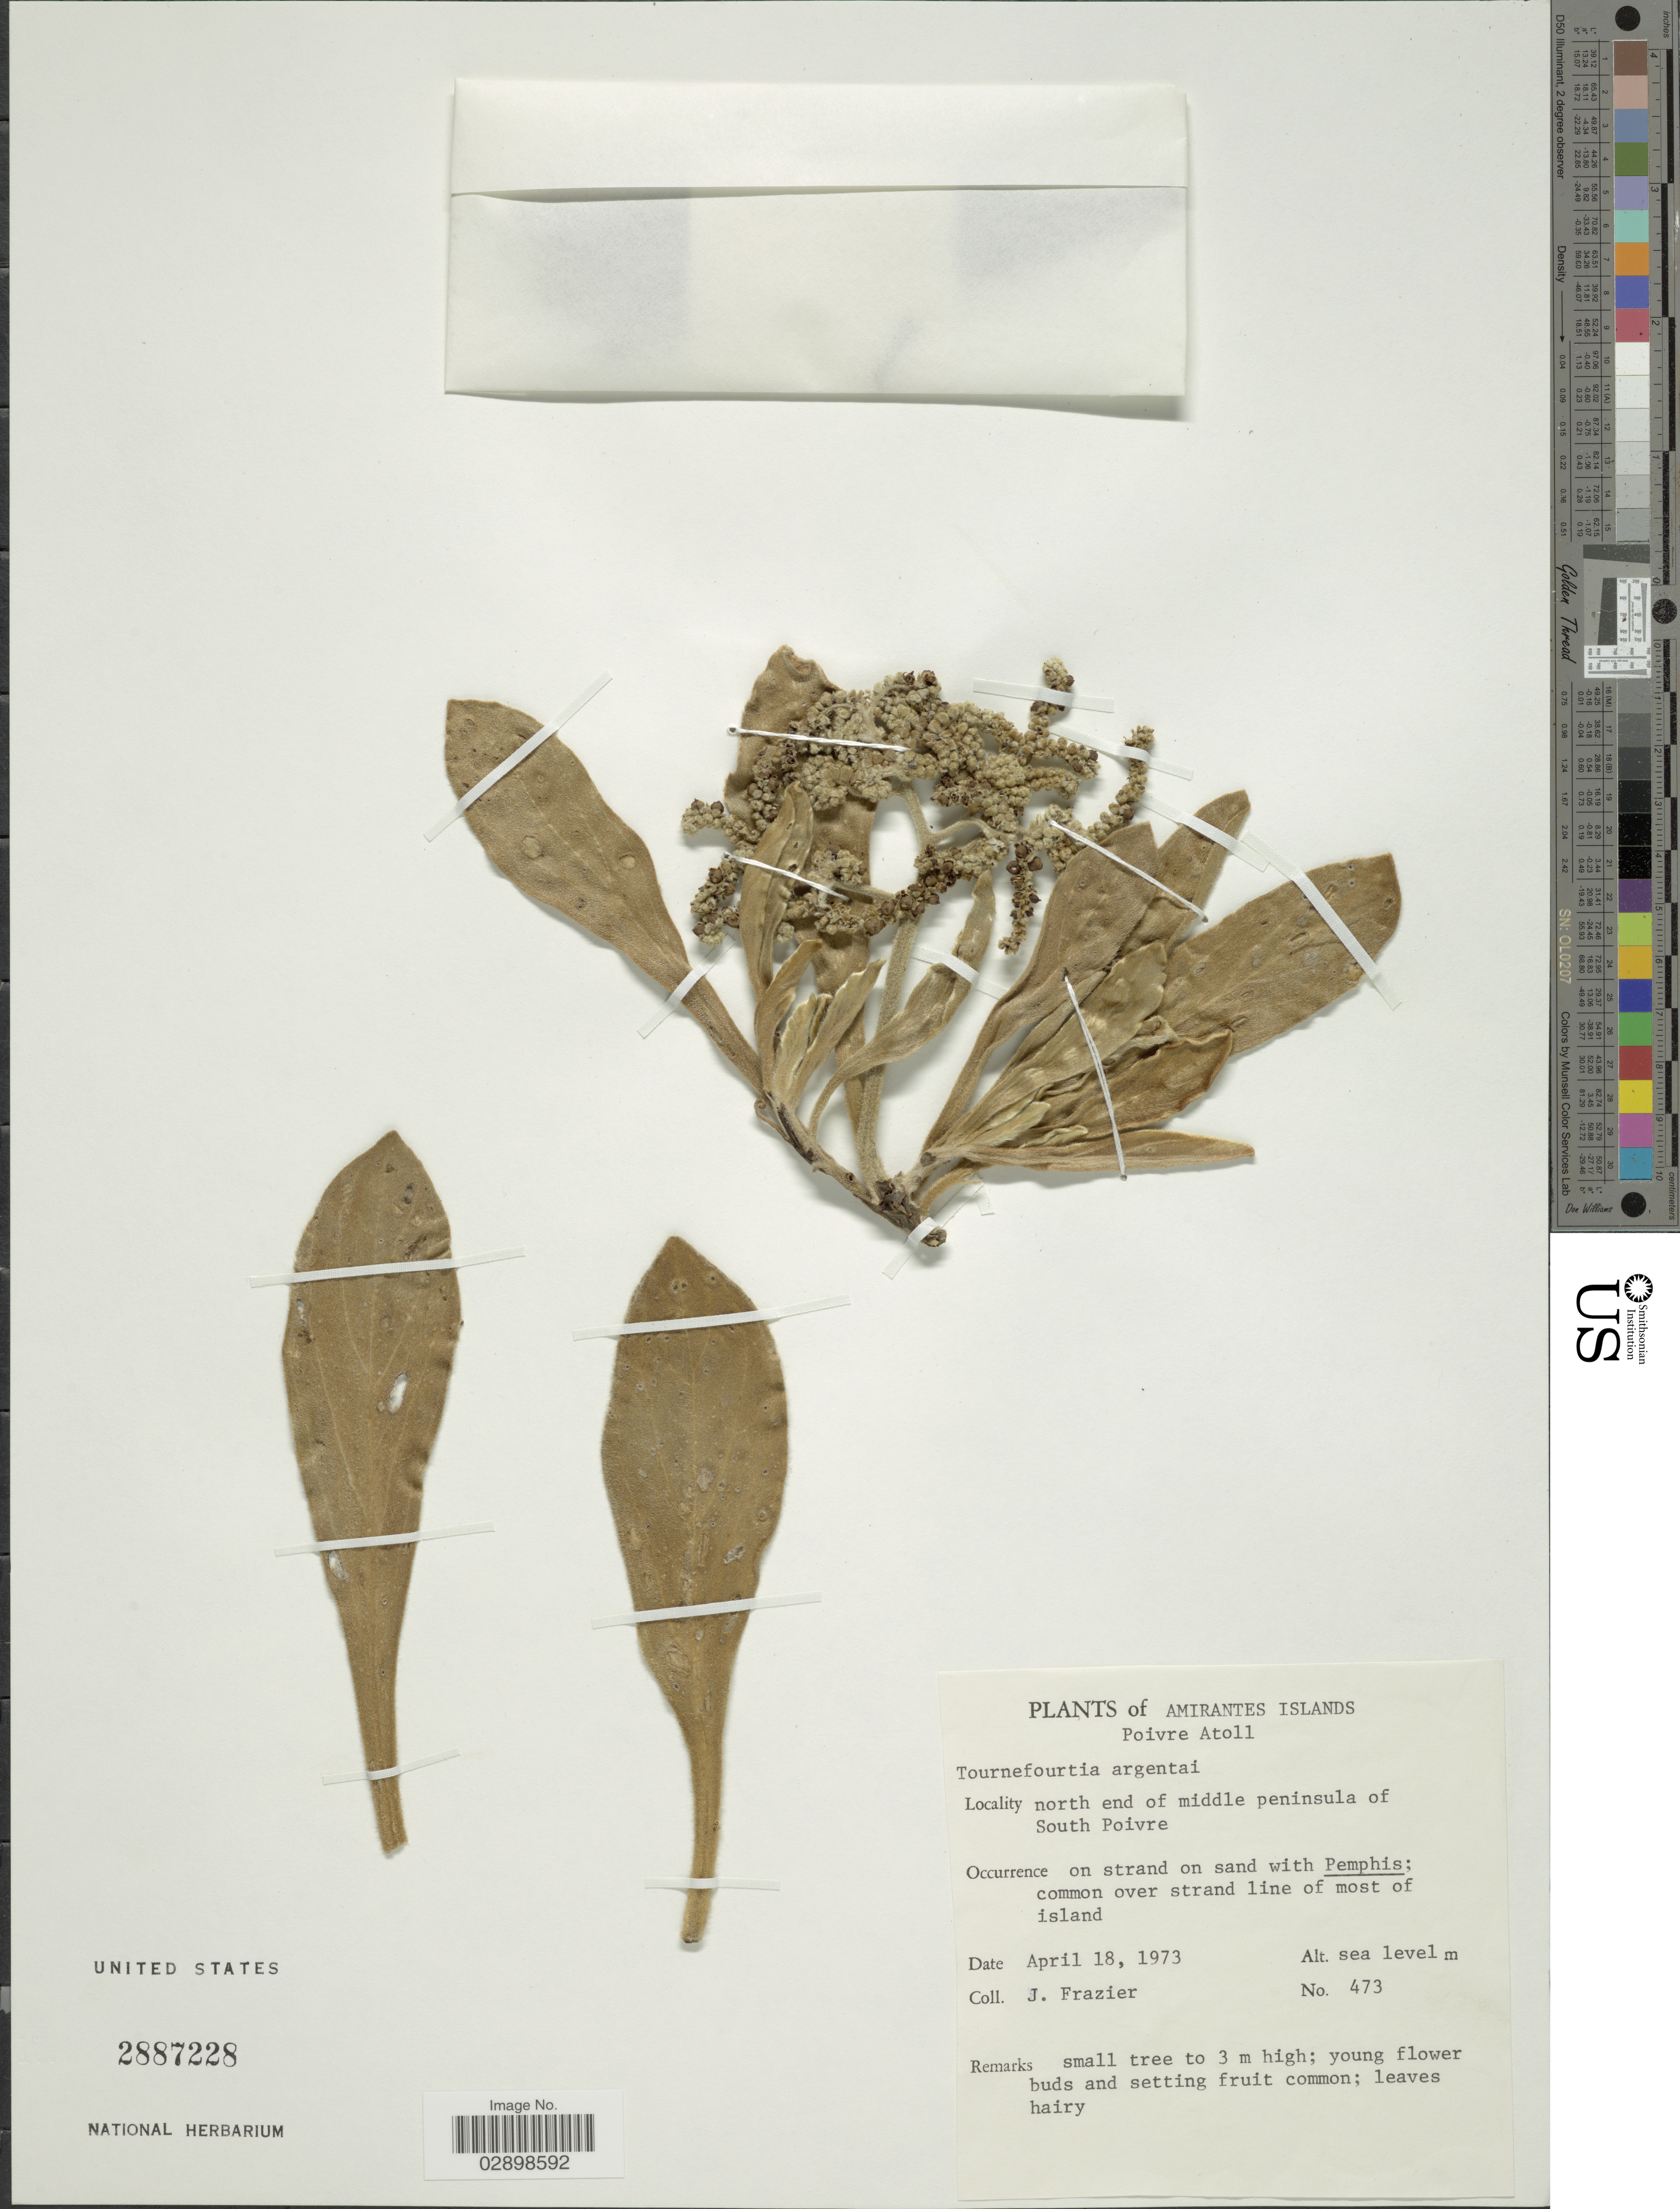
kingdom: Plantae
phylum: Tracheophyta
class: Magnoliopsida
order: Boraginales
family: Heliotropiaceae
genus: Tournefortia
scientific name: Tournefortia argentea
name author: L. f.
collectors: J. Frazier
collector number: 473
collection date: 1973-04-18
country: Seychelles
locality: Amirantes Islands. Poivre Atoll. North end of middle peninsula of South Poivre.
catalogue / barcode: US 2887228